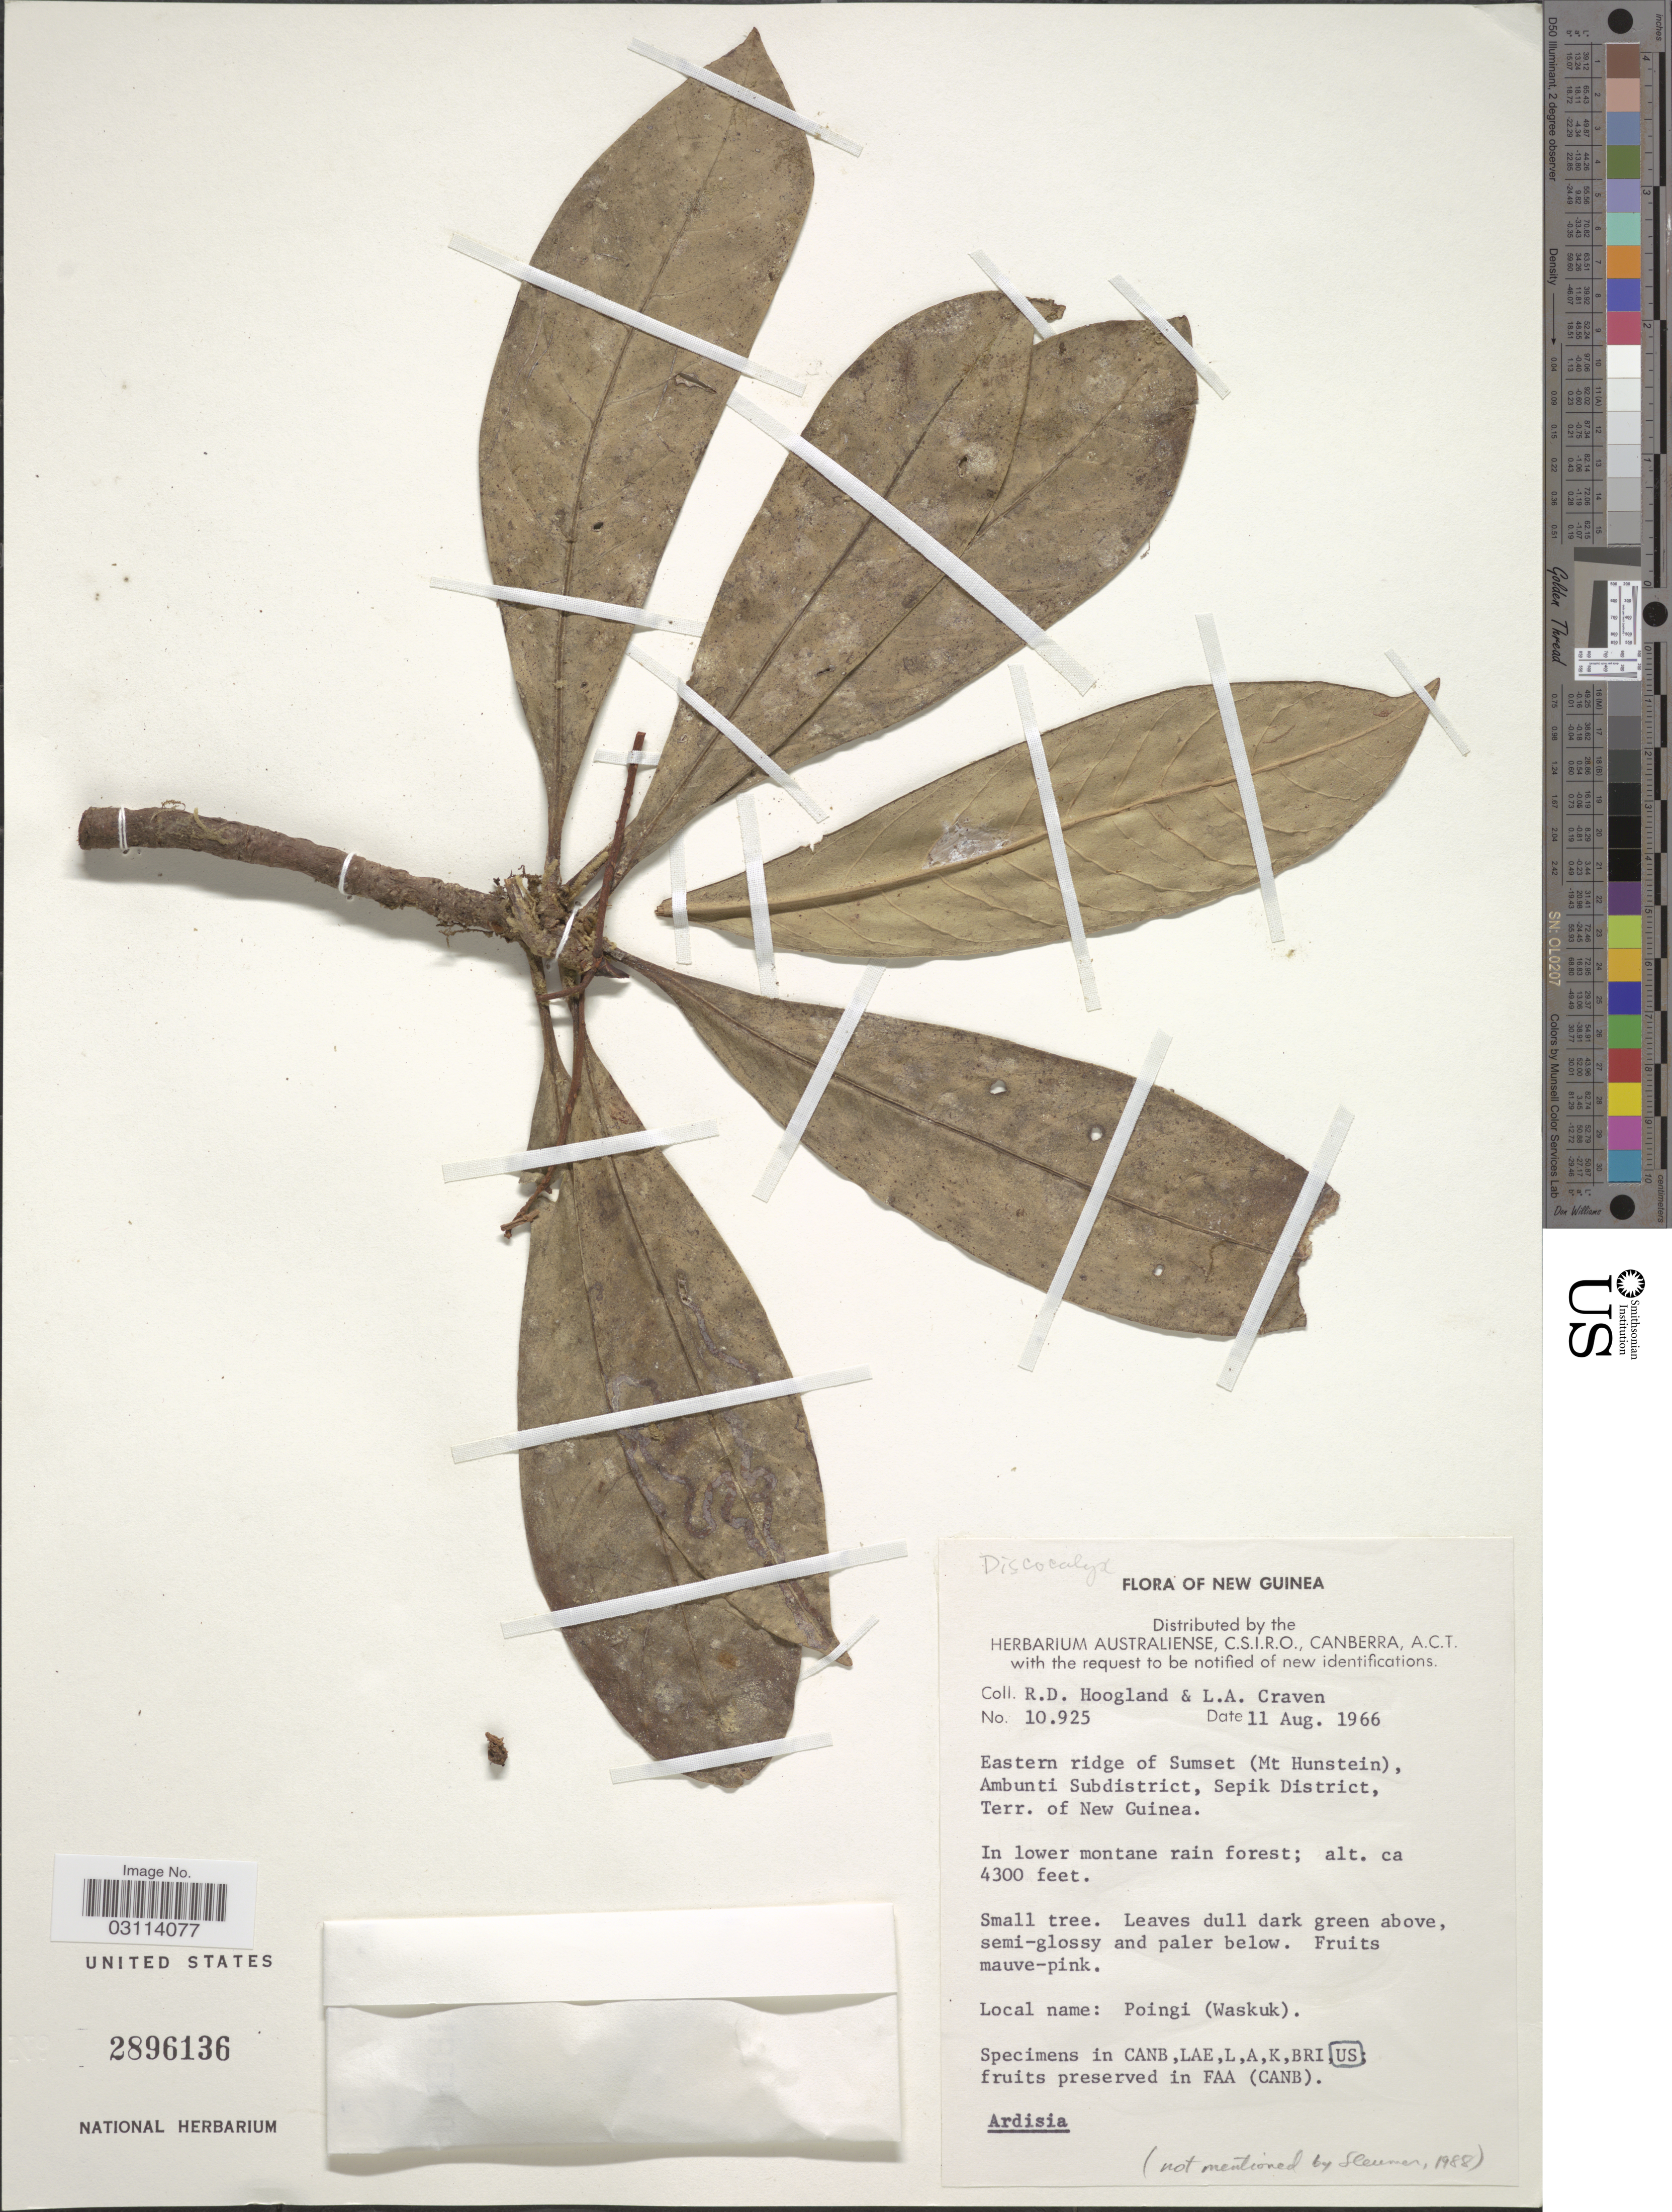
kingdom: Plantae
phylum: Tracheophyta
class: Magnoliopsida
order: Ericales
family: Primulaceae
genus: Discocalyx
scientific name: Discocalyx sp.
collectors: R. D. Hoogland & L. A. Craven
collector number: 10925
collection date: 1966-08-11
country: Papua New Guinea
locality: New Guinea. Eastern ridge of Sumset (Mt. Hunstein), Ambunti Subdistrict, Sepik District, Terr. of New Guinea.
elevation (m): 1311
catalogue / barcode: US 2896136